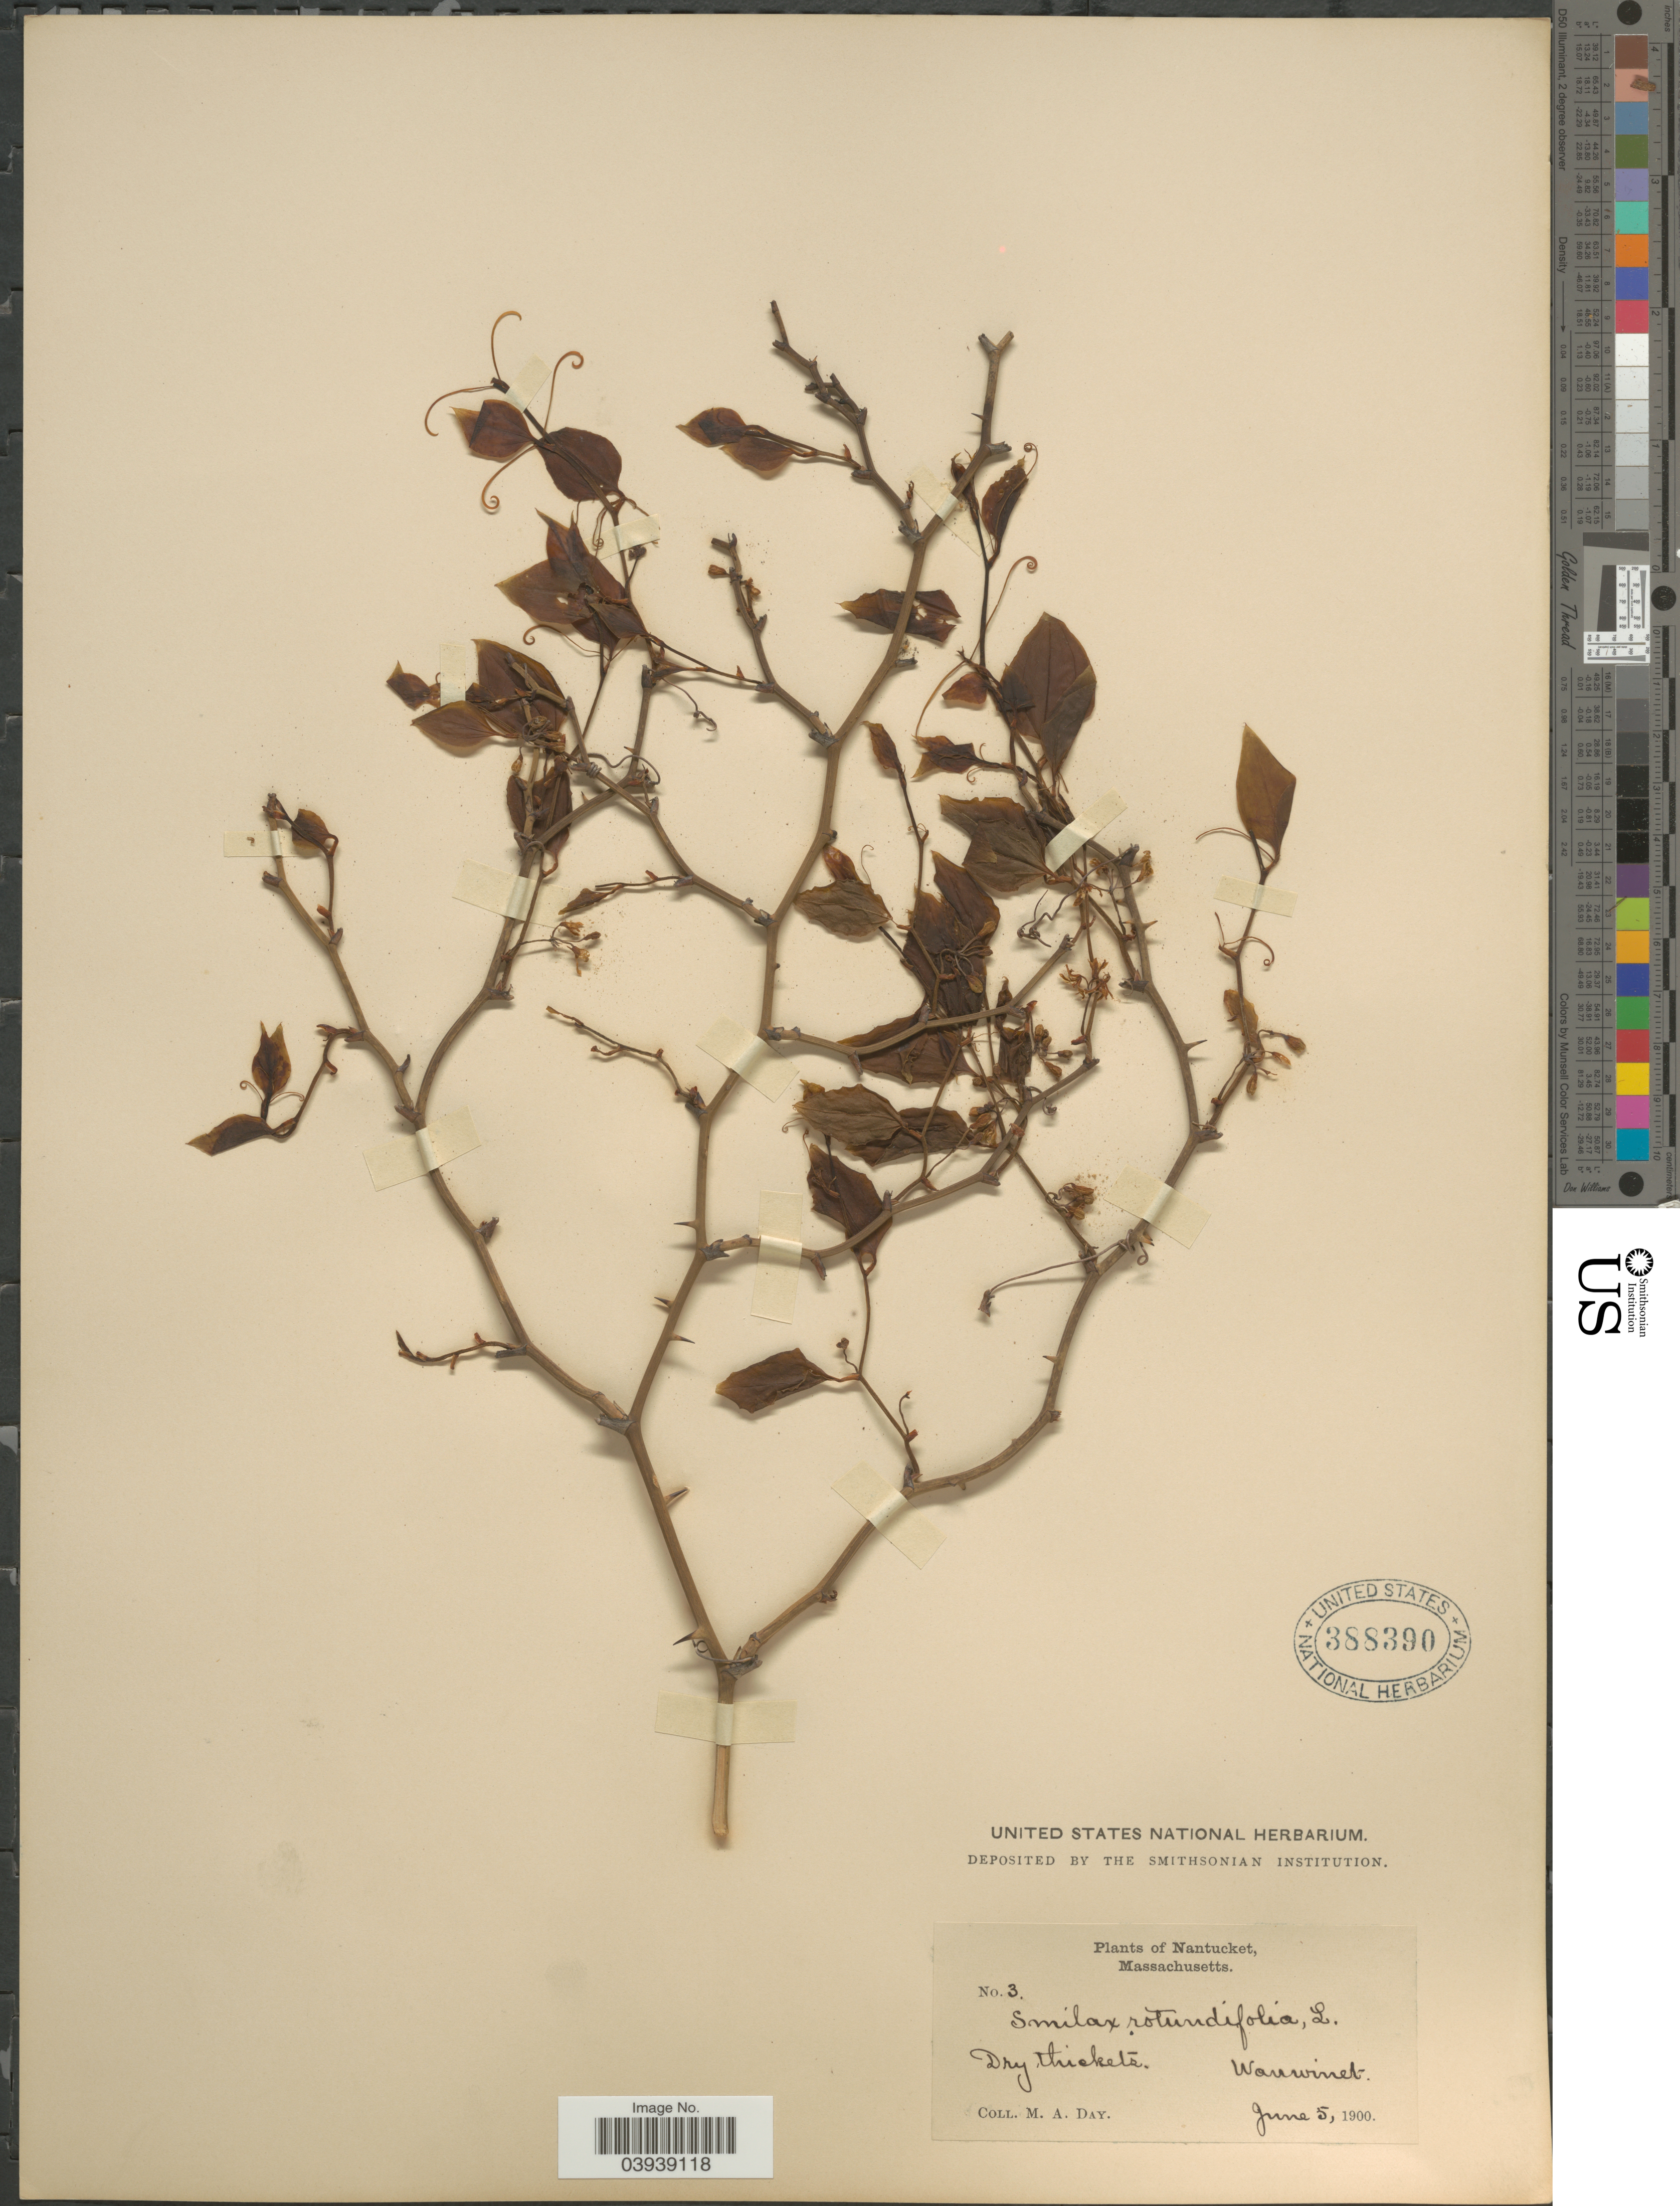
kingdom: Plantae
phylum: Tracheophyta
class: Liliopsida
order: Liliales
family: Smilacaceae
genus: Smilax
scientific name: Smilax rotundifolia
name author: L.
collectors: M. Day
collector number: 3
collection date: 1900-06-05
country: United States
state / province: Massachusetts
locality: Nantucket. Dry thickets. Wauwinet.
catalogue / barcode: US 388390